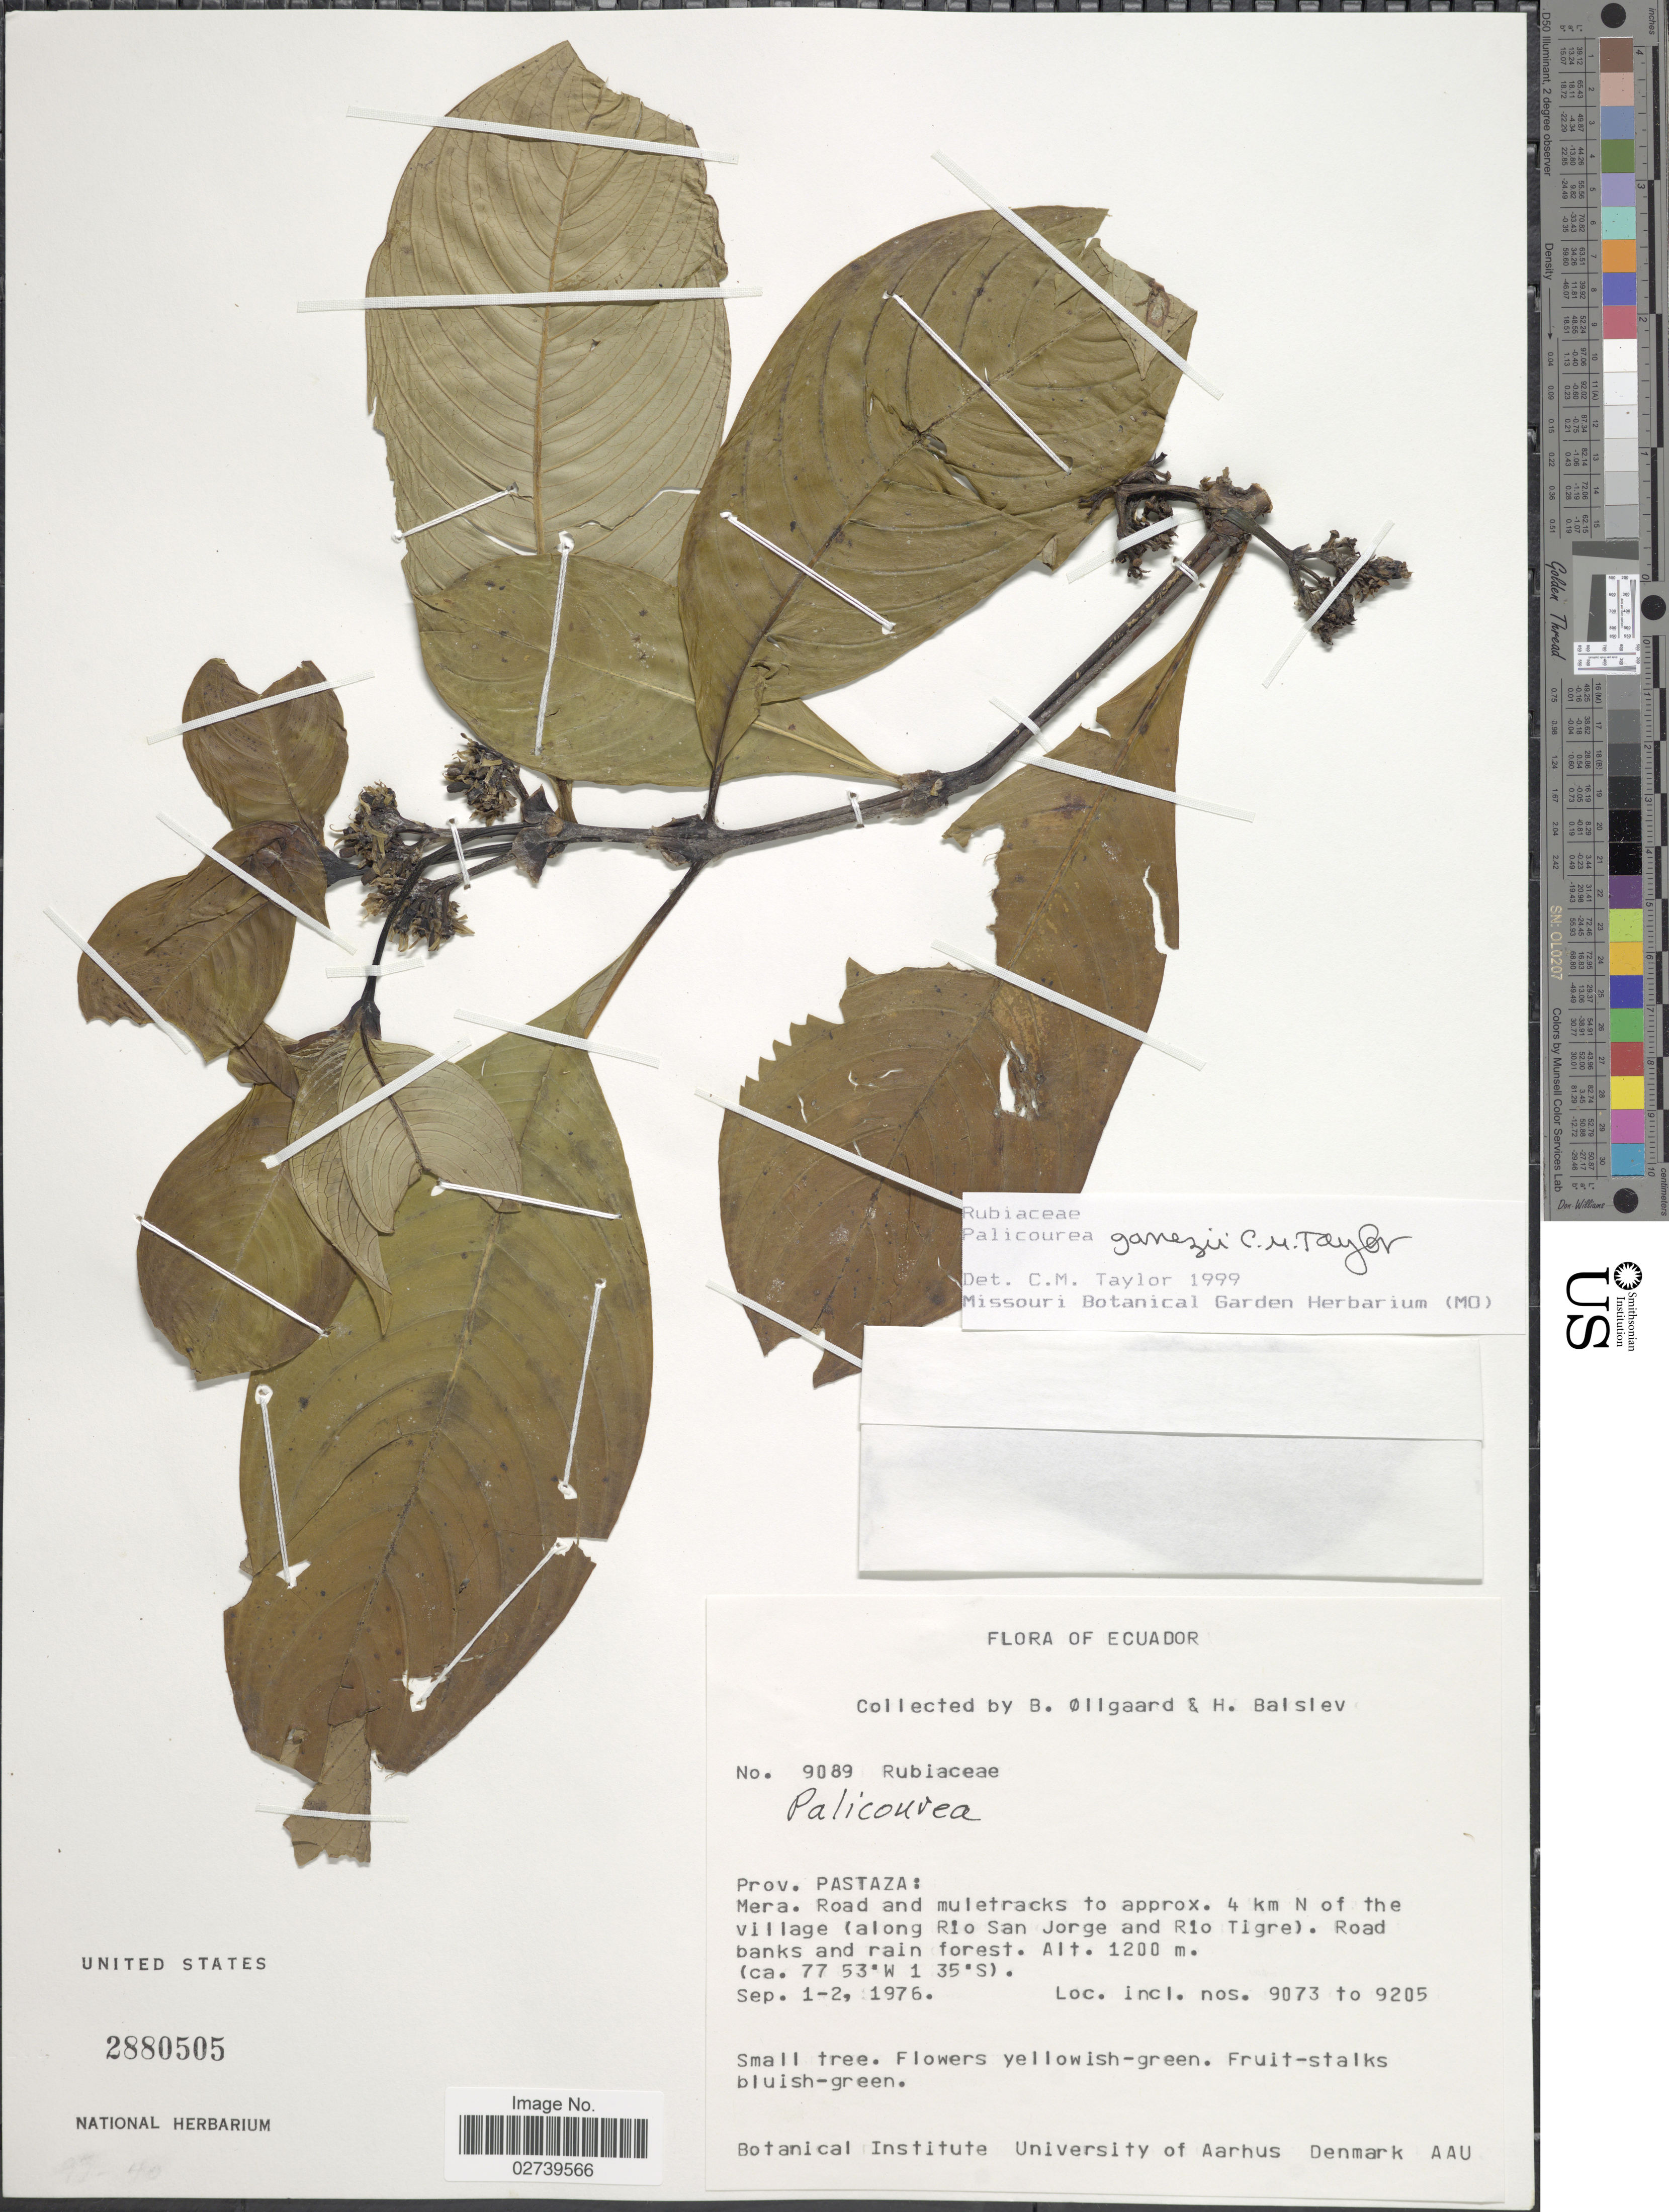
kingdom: Plantae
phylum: Tracheophyta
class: Magnoliopsida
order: Gentianales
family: Rubiaceae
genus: Palicourea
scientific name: Palicourea gomezii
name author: C.M. Taylor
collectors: B. Øllgaard & H. Balslev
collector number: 9089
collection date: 1976-09-01/1976-09-02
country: Ecuador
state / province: Pastaza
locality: Mera, Road and muletracks to approx. 4 km N of the village (along Rio San Jorge and Rio Tigre), Road banks and rain forest.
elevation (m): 1200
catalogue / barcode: US 2880505